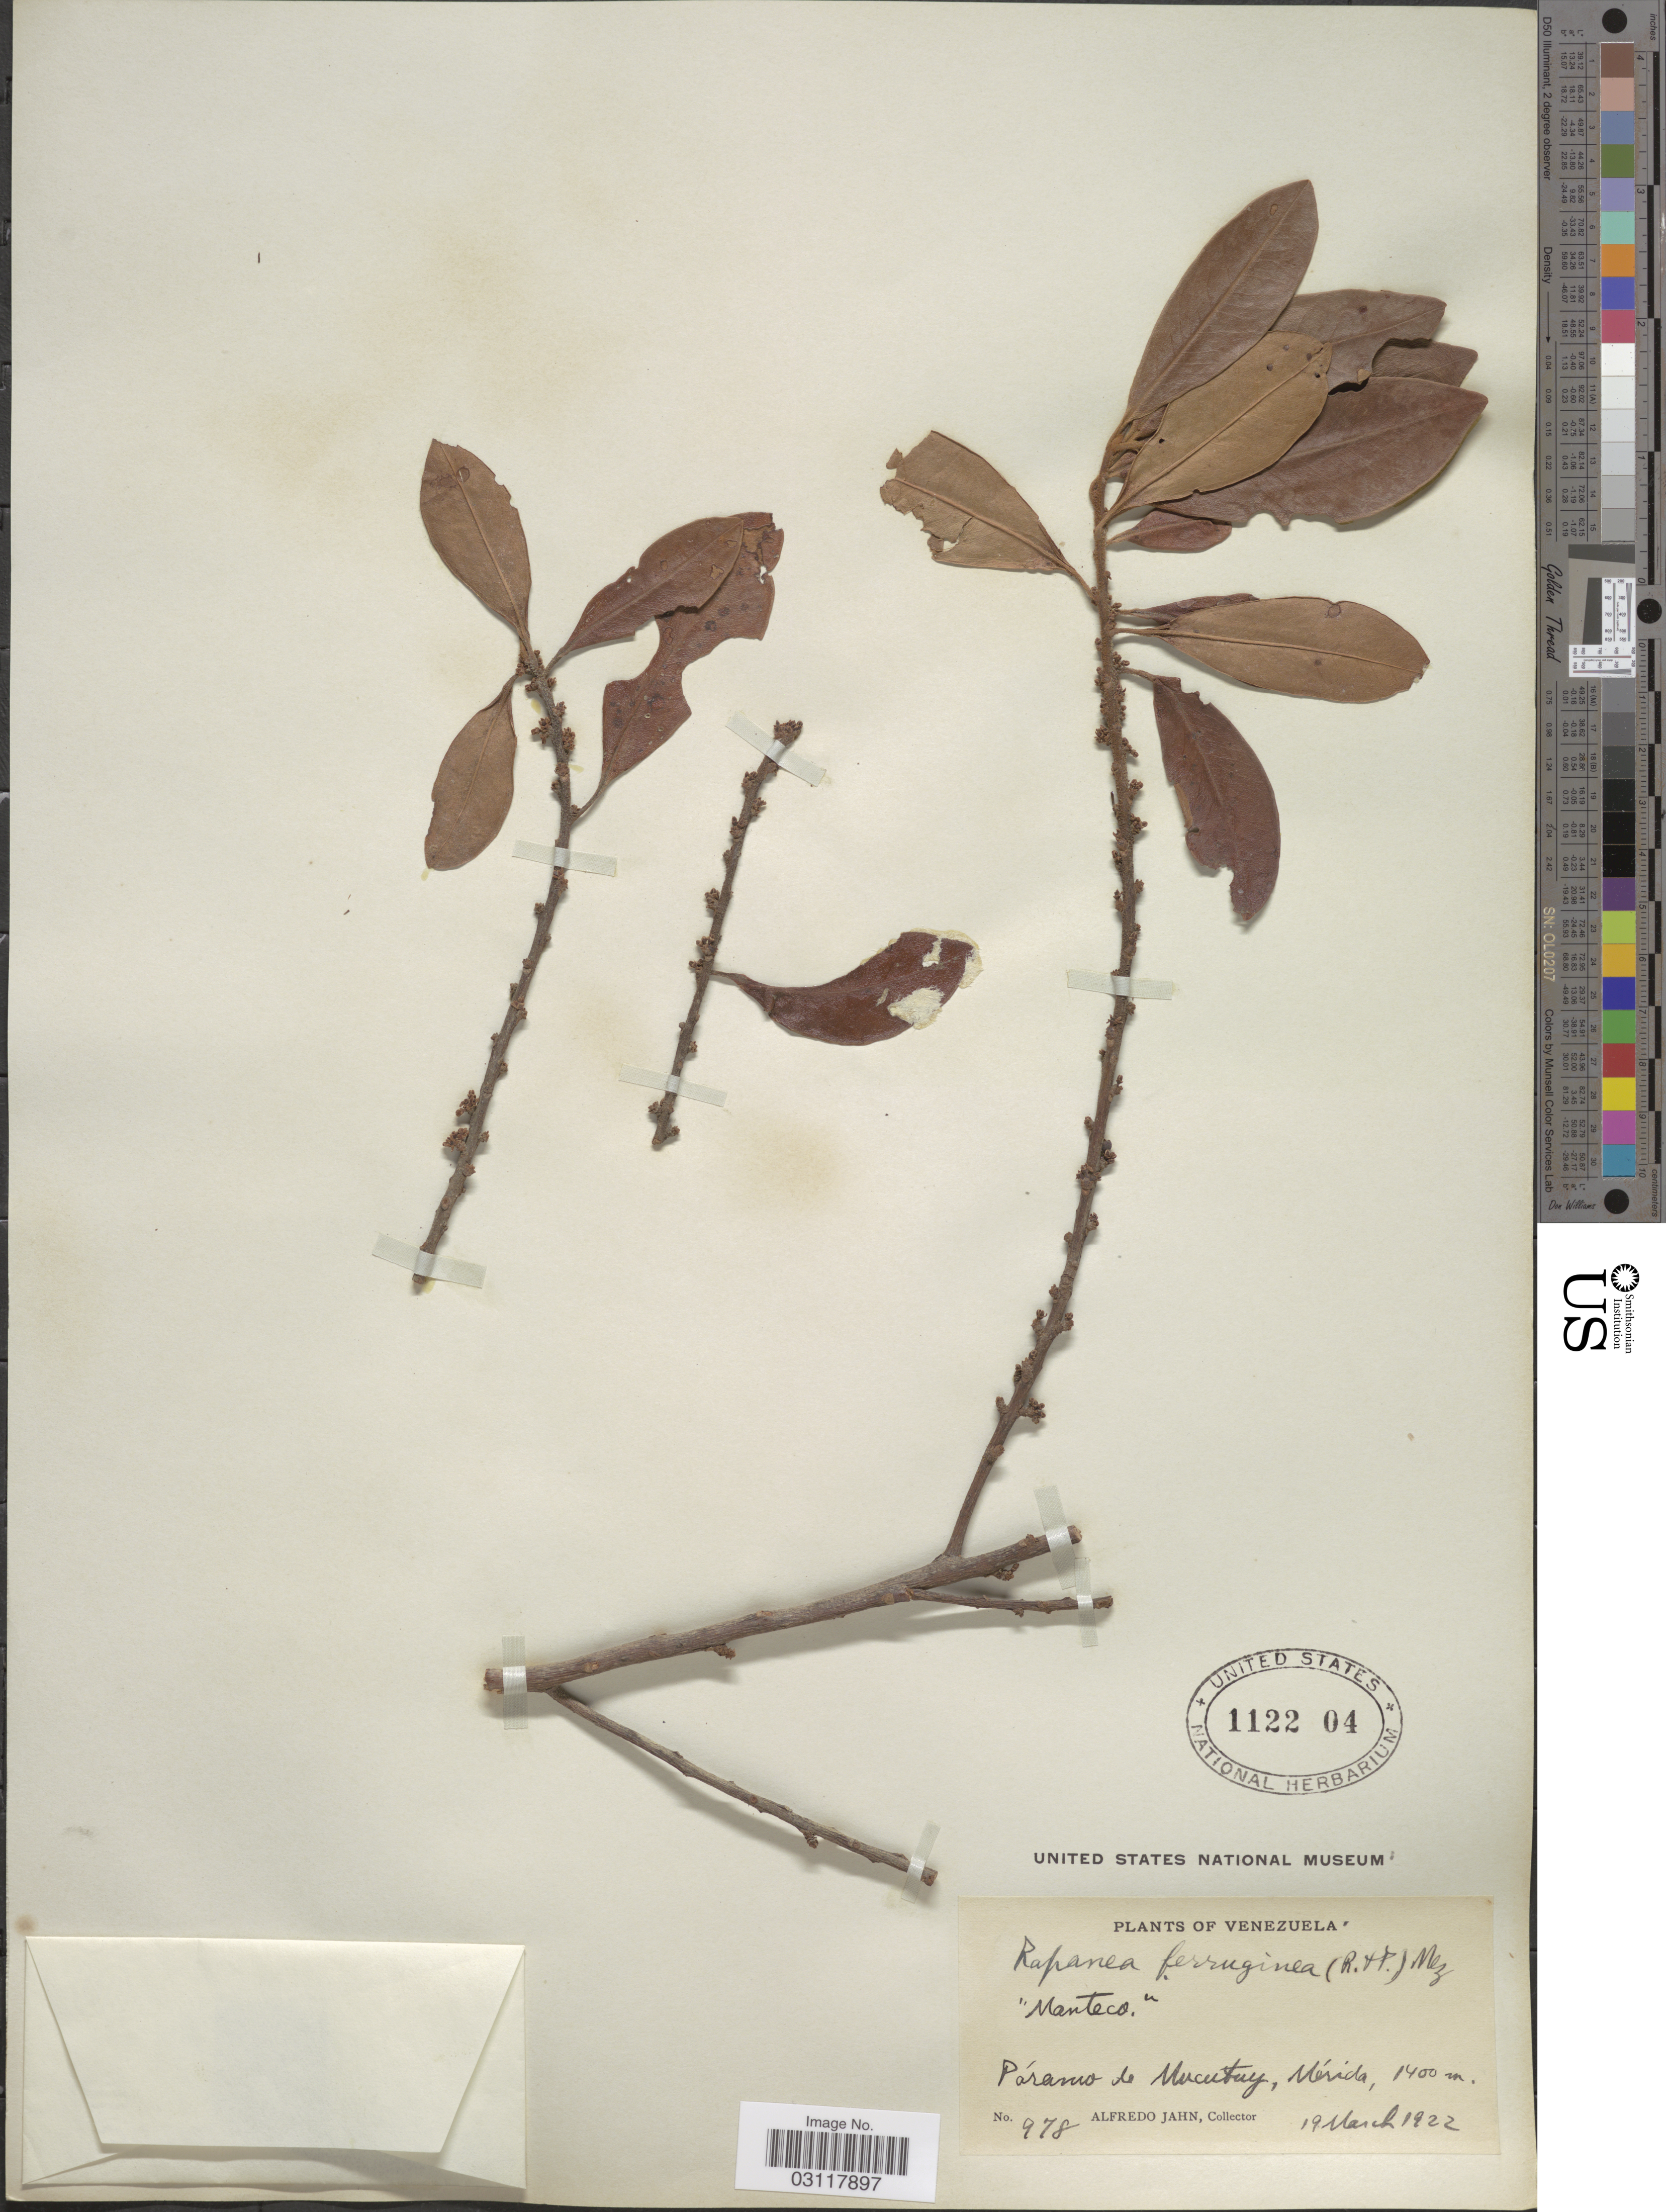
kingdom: Plantae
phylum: Tracheophyta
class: Magnoliopsida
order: Ericales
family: Primulaceae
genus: Rapanea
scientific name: Rapanea ferruginea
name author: (Ruiz & Pav.) Mez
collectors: A. Jahn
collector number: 978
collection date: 1922-03-19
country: Venezuela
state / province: Mérida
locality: Páramo de Mucutuy.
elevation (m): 1400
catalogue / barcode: US 112204